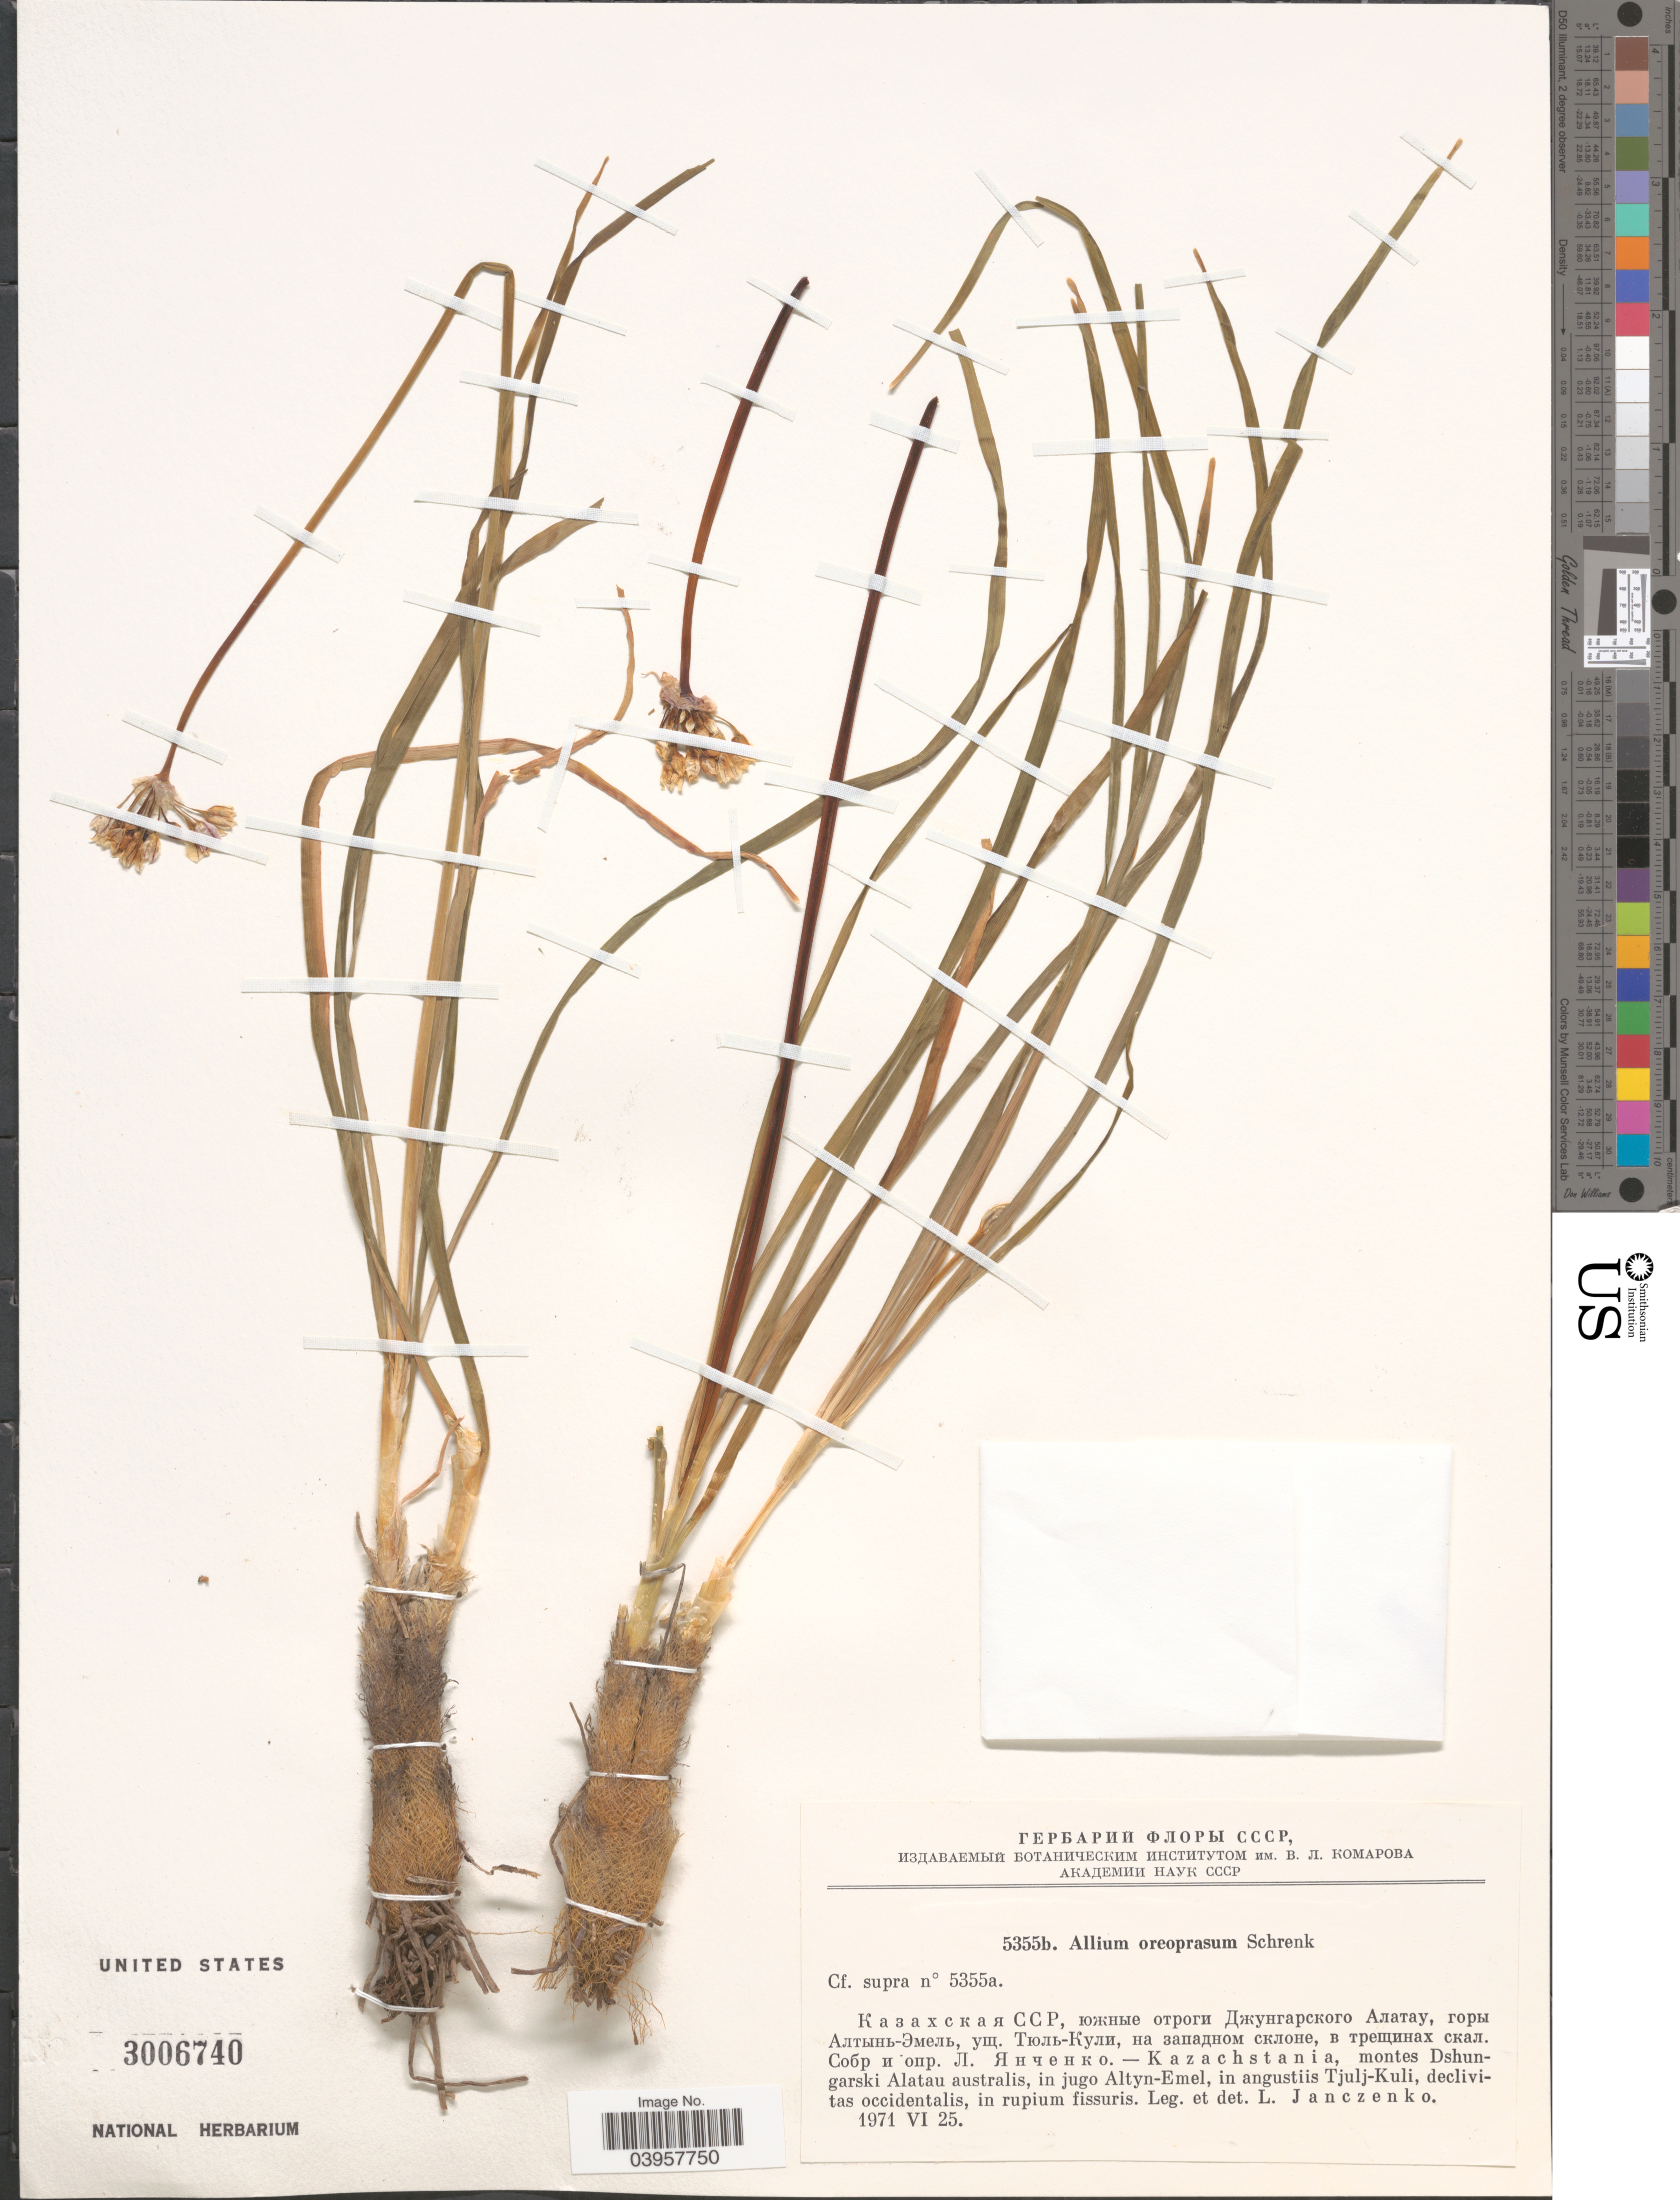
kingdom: Plantae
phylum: Tracheophyta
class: Liliopsida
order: Asparagales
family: Amaryllidaceae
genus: Allium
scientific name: Allium oreoprasum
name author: Schrenk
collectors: L. Janczenko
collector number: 5355b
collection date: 1971-06-25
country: Kazakhstan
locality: Kazachstania, montes Dshungarski Alatau australis, in jugo Altyn-Emel, in angustiis Tjulj-Kuli, declivitas occidentalis, in rupium fissuris.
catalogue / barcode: US 3006740